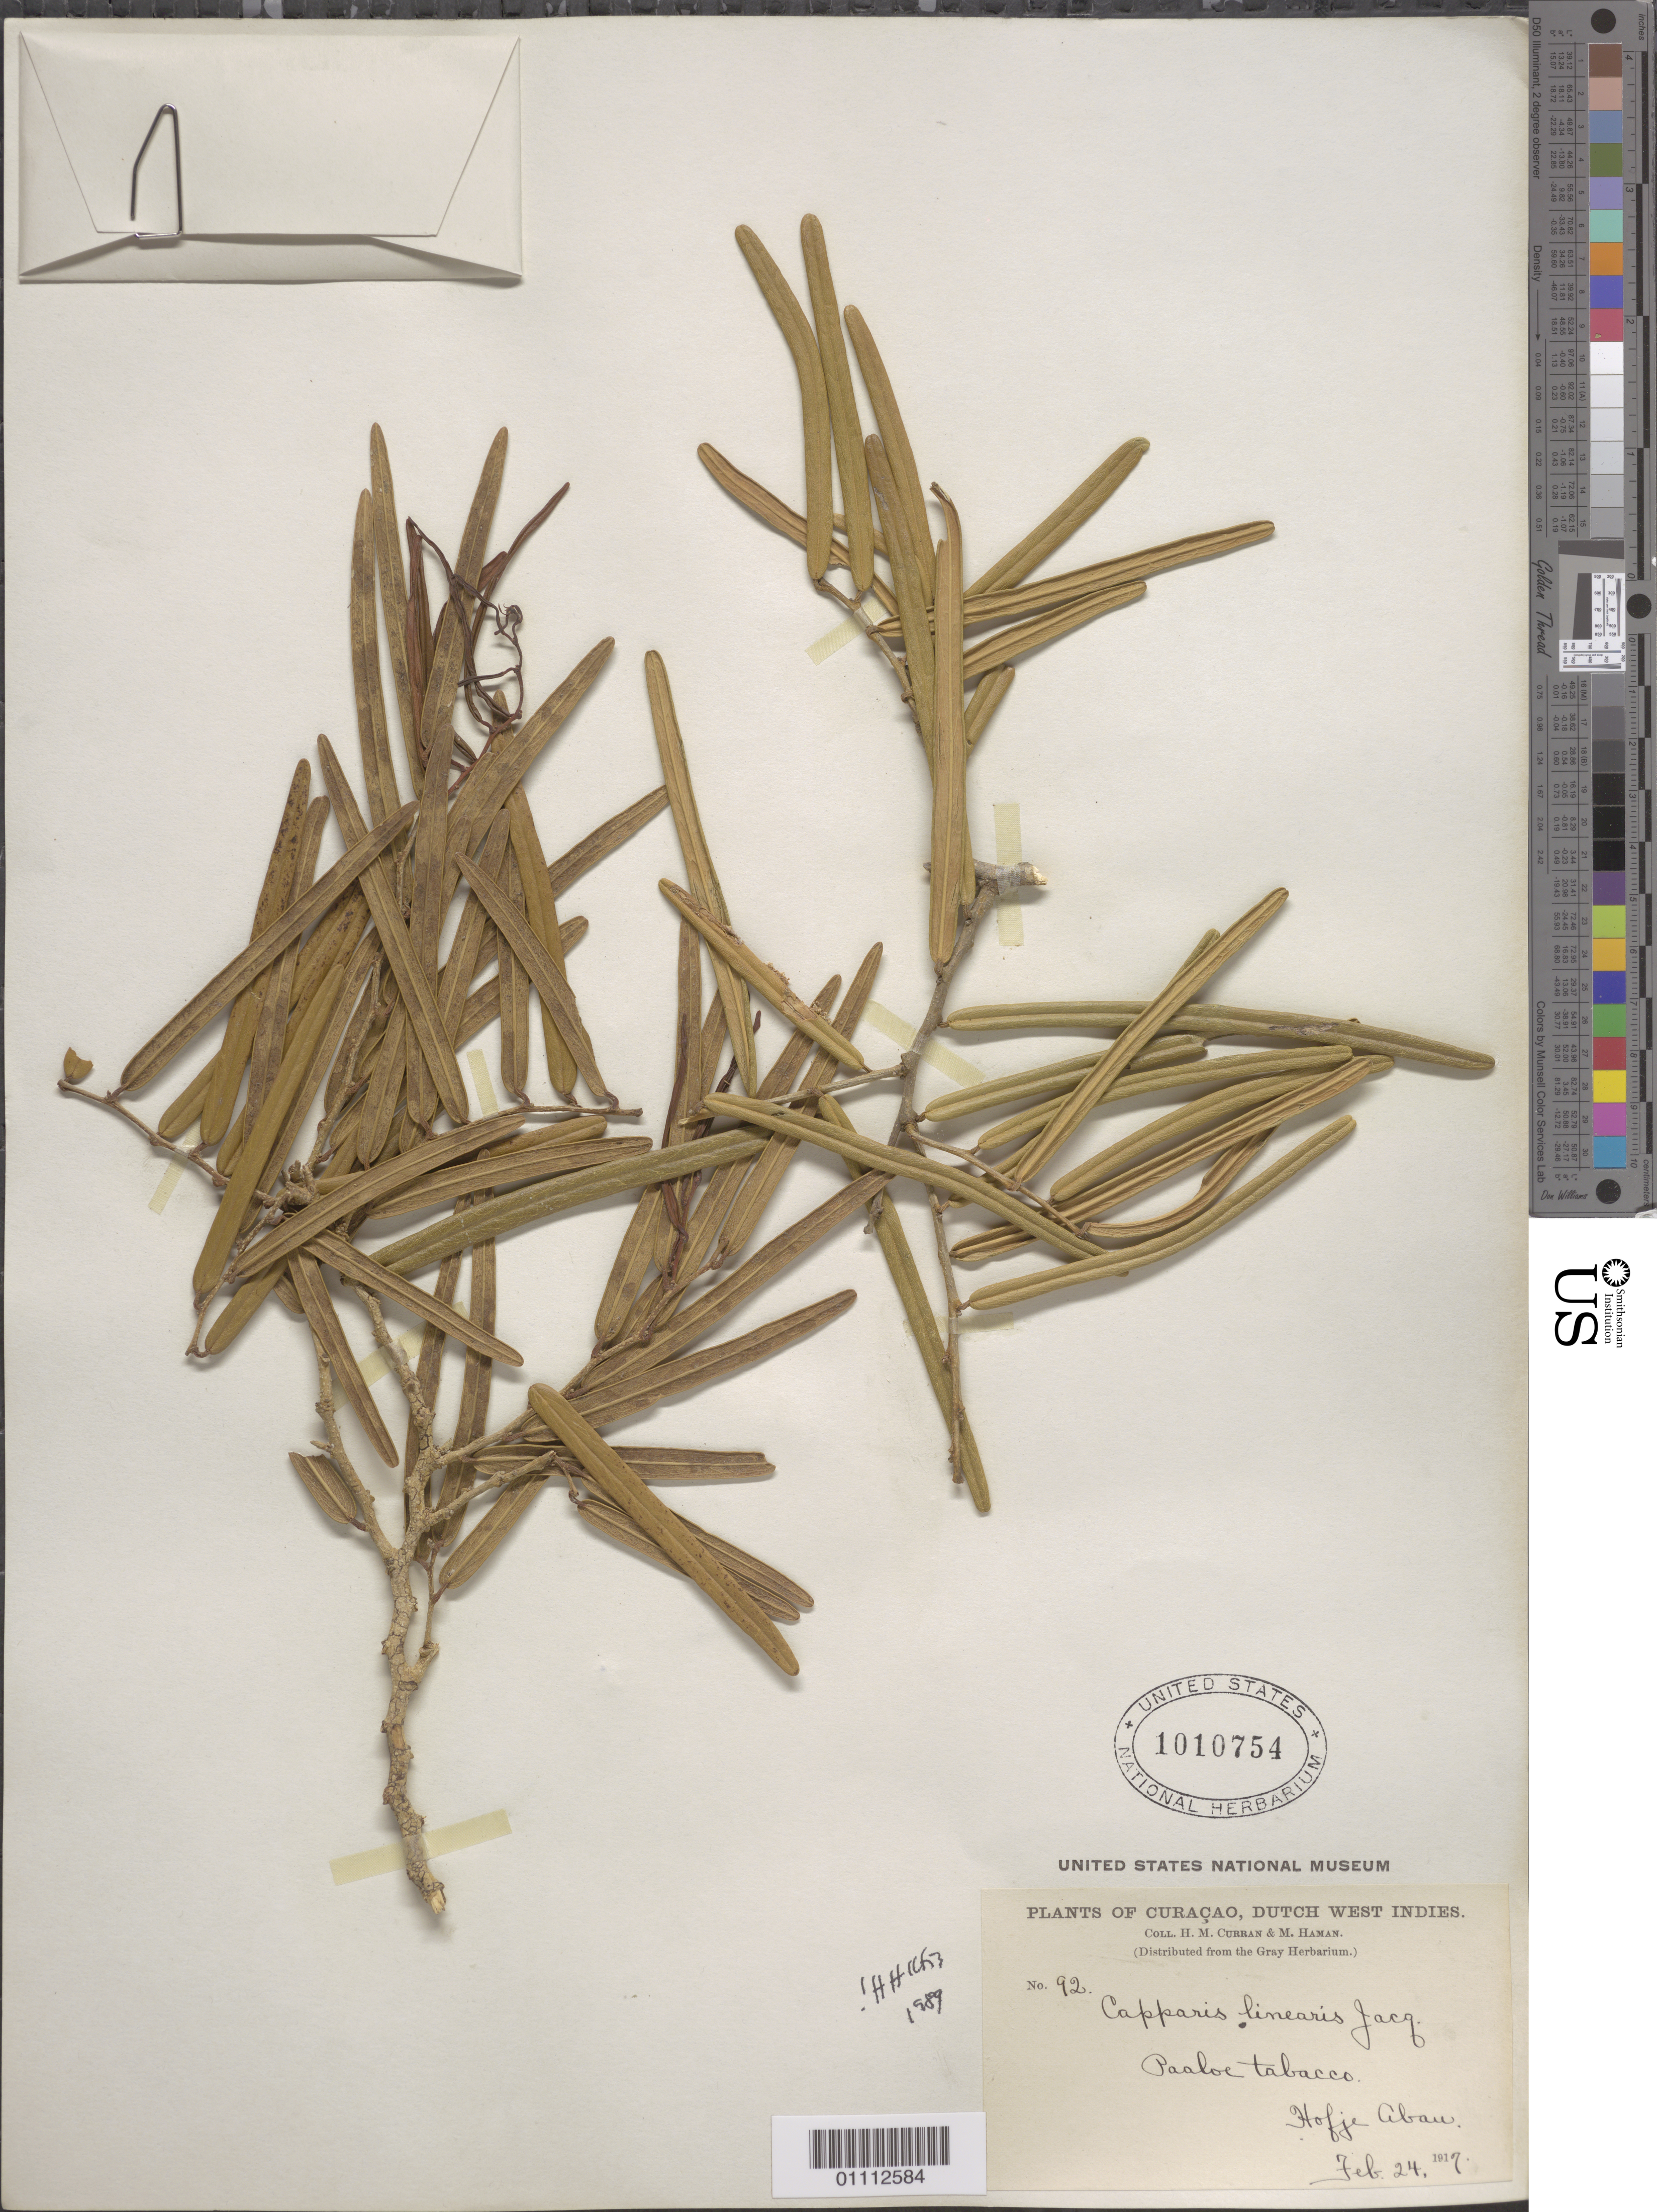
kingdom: Plantae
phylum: Tracheophyta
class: Magnoliopsida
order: Brassicales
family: Capparaceae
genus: Capparis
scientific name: Capparis linearis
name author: Jacq.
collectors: H. M. Curran & M. Haman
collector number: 92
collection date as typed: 24 Feb 1917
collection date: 1917-02-24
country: Curaçao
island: Curaçao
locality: Hofje abaru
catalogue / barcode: US 1010754